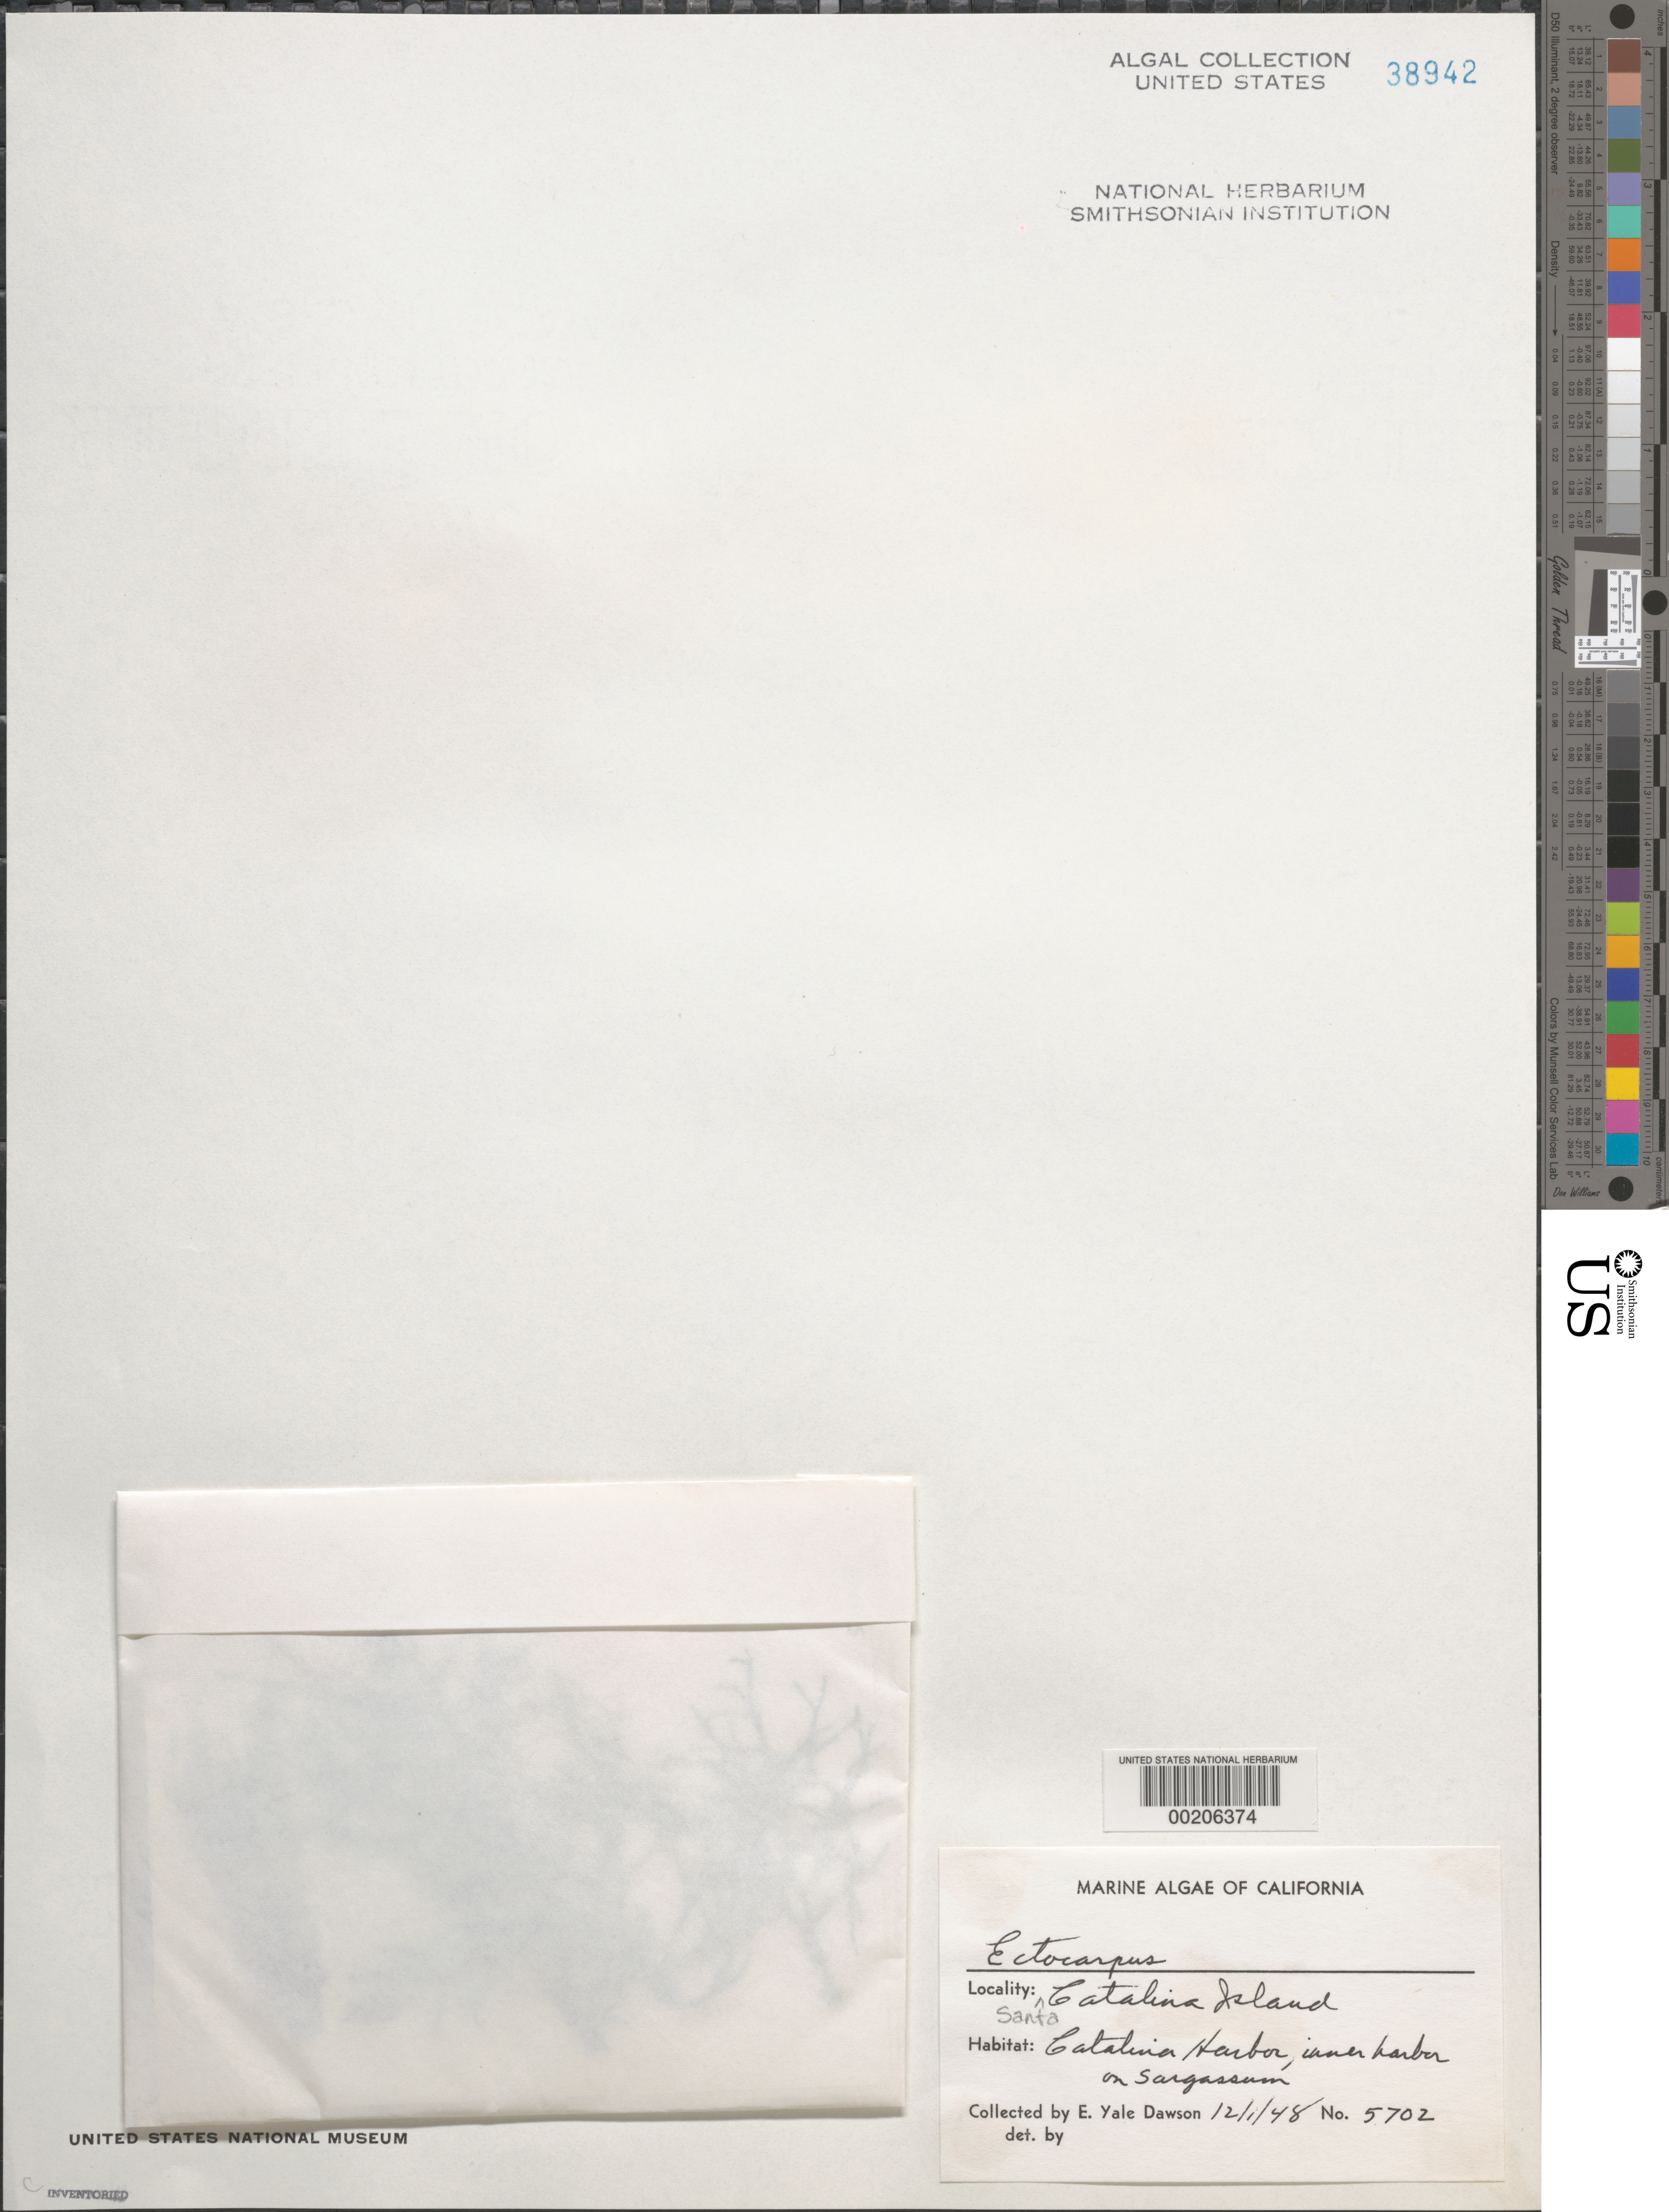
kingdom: Chromista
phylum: Ochrophyta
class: Phaeophyceae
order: Ectocarpales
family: Ectocarpaceae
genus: Ectocarpus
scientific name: Ectocarpus sp.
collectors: E. Y. Dawson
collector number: EYD 5702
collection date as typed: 01 Dec 1948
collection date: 1948-12-01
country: United States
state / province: California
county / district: Los Angeles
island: Santa Catalina Island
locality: Catalina Harbor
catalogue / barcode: US 38942